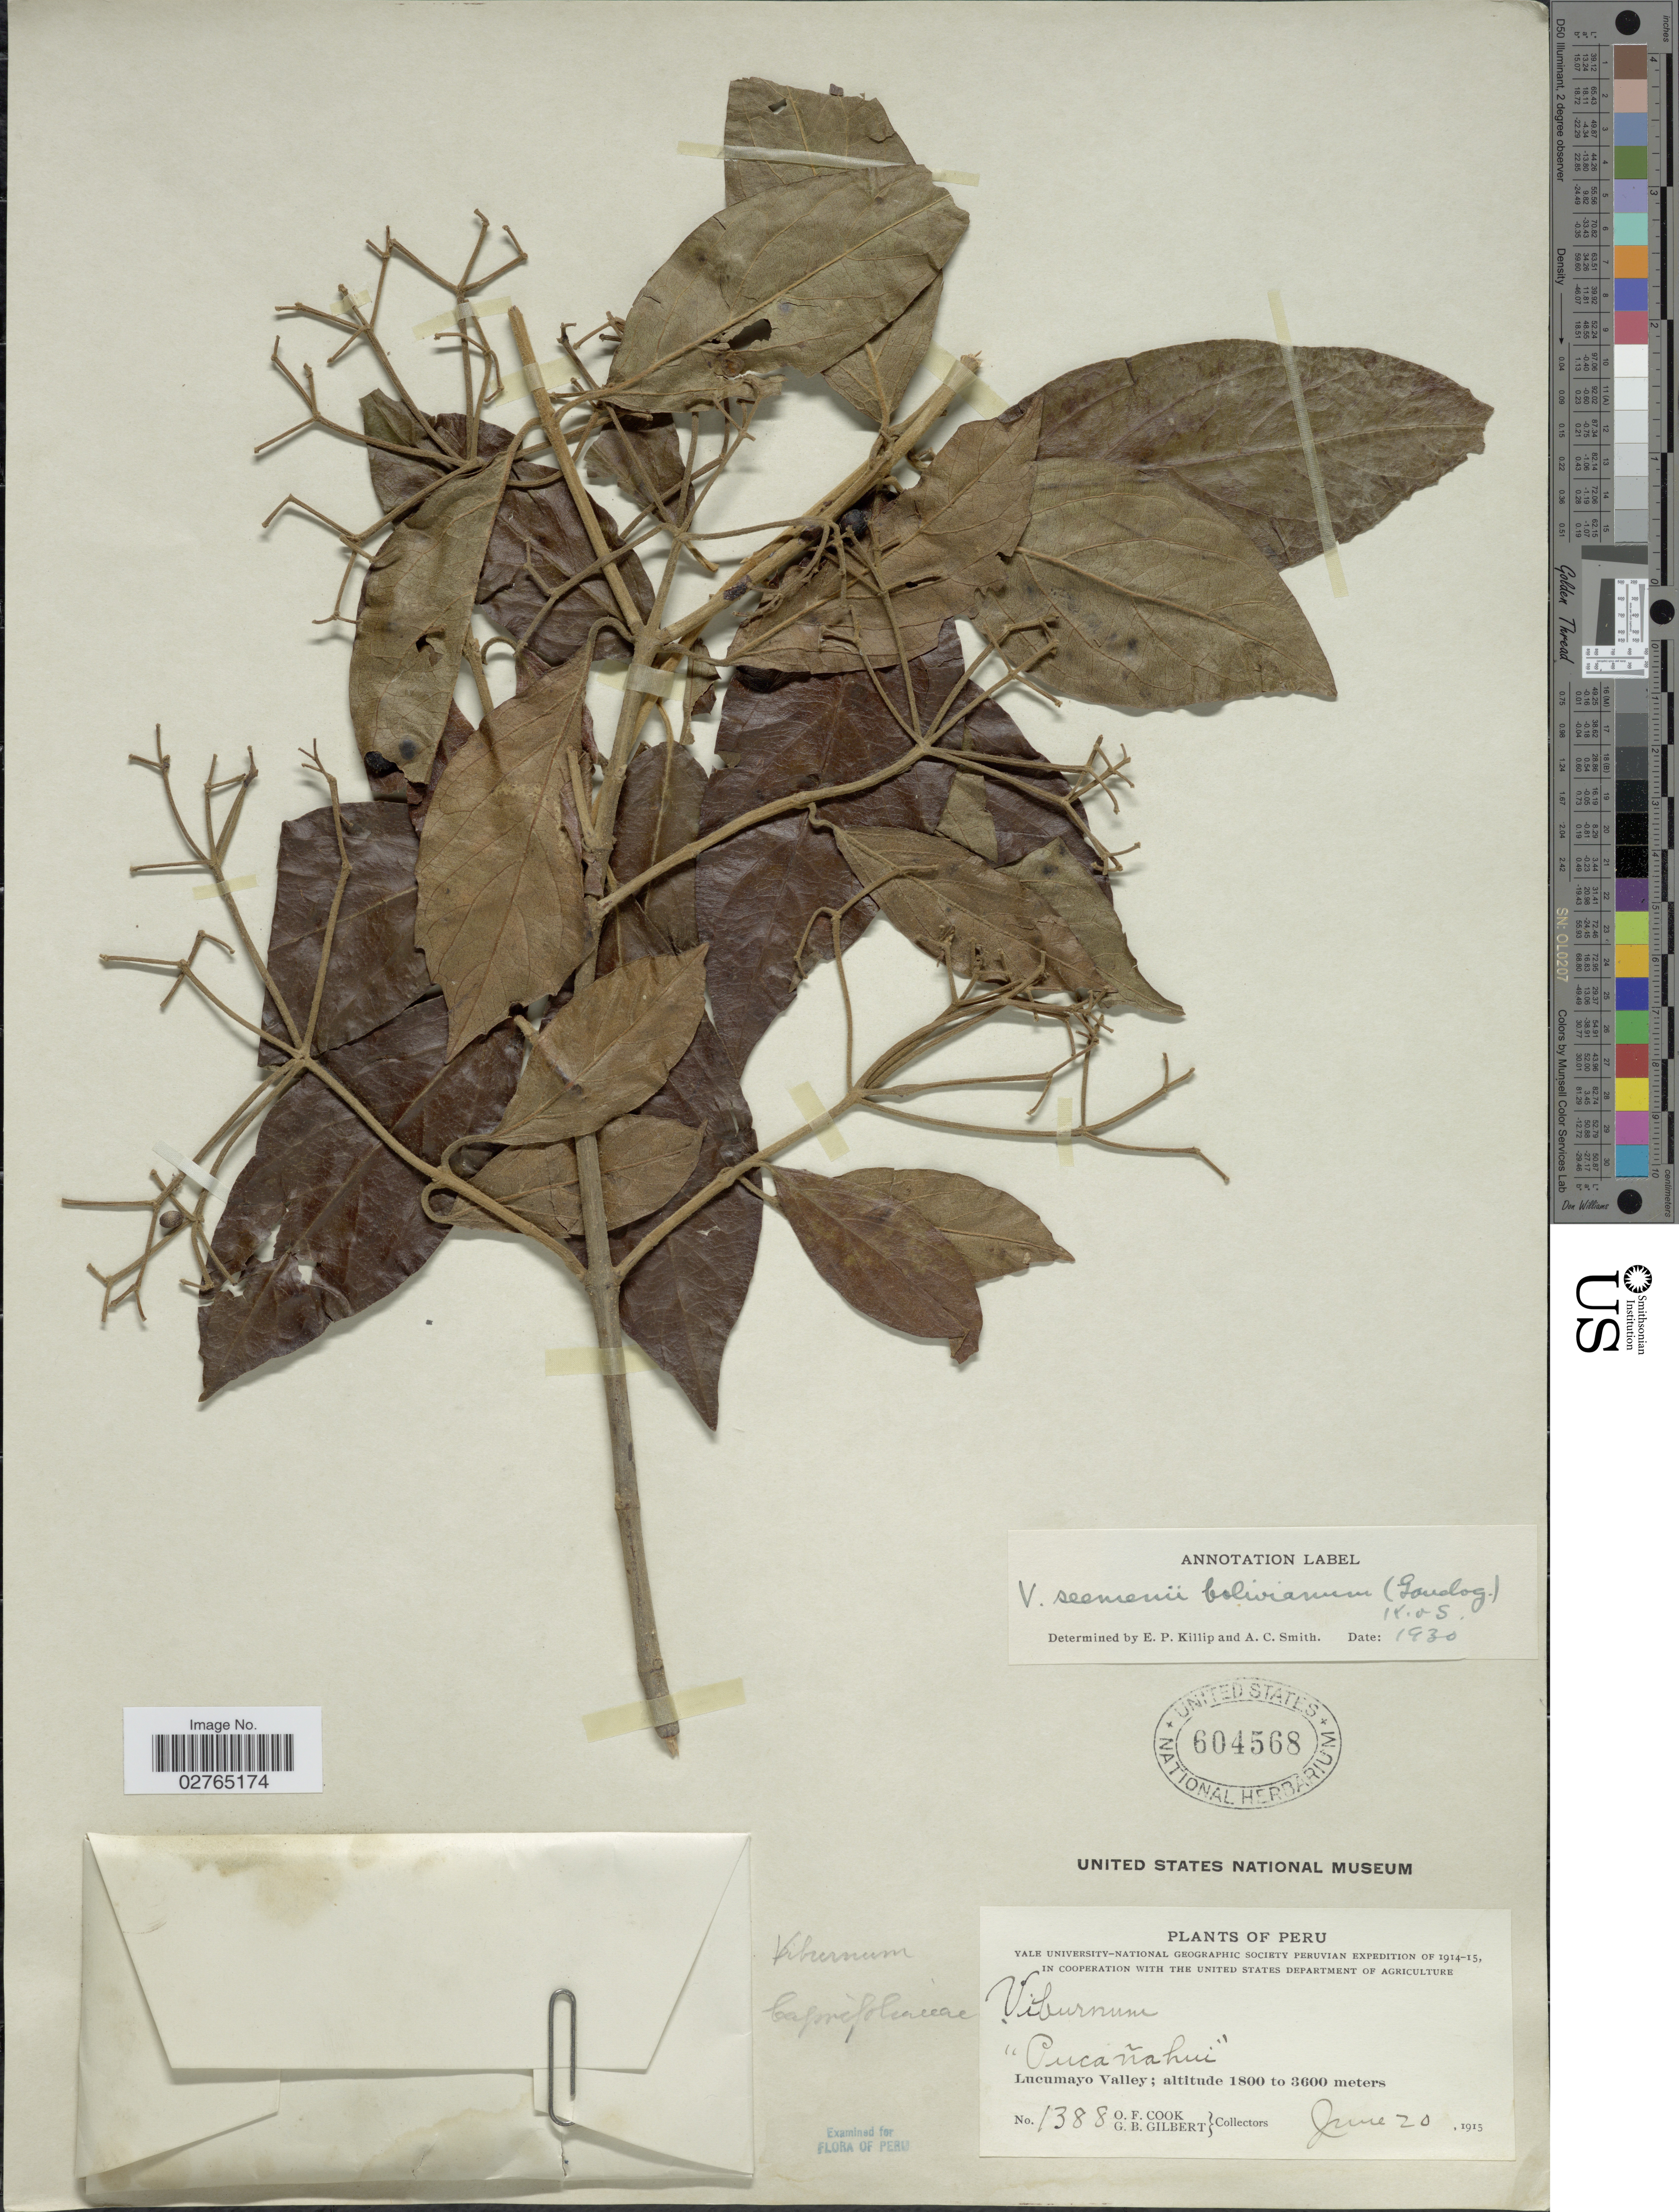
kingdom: Plantae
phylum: Tracheophyta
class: Magnoliopsida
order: Dipsacales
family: Viburnaceae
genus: Viburnum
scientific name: Viburnum seemenii f. bolivianum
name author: (Gand.) Killip & A.C. Sm.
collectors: O. F. Cook & G. B. Gilbert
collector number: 1388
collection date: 1915-06-20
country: Peru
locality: Lucumayo Valley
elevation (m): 1800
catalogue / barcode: US 604568